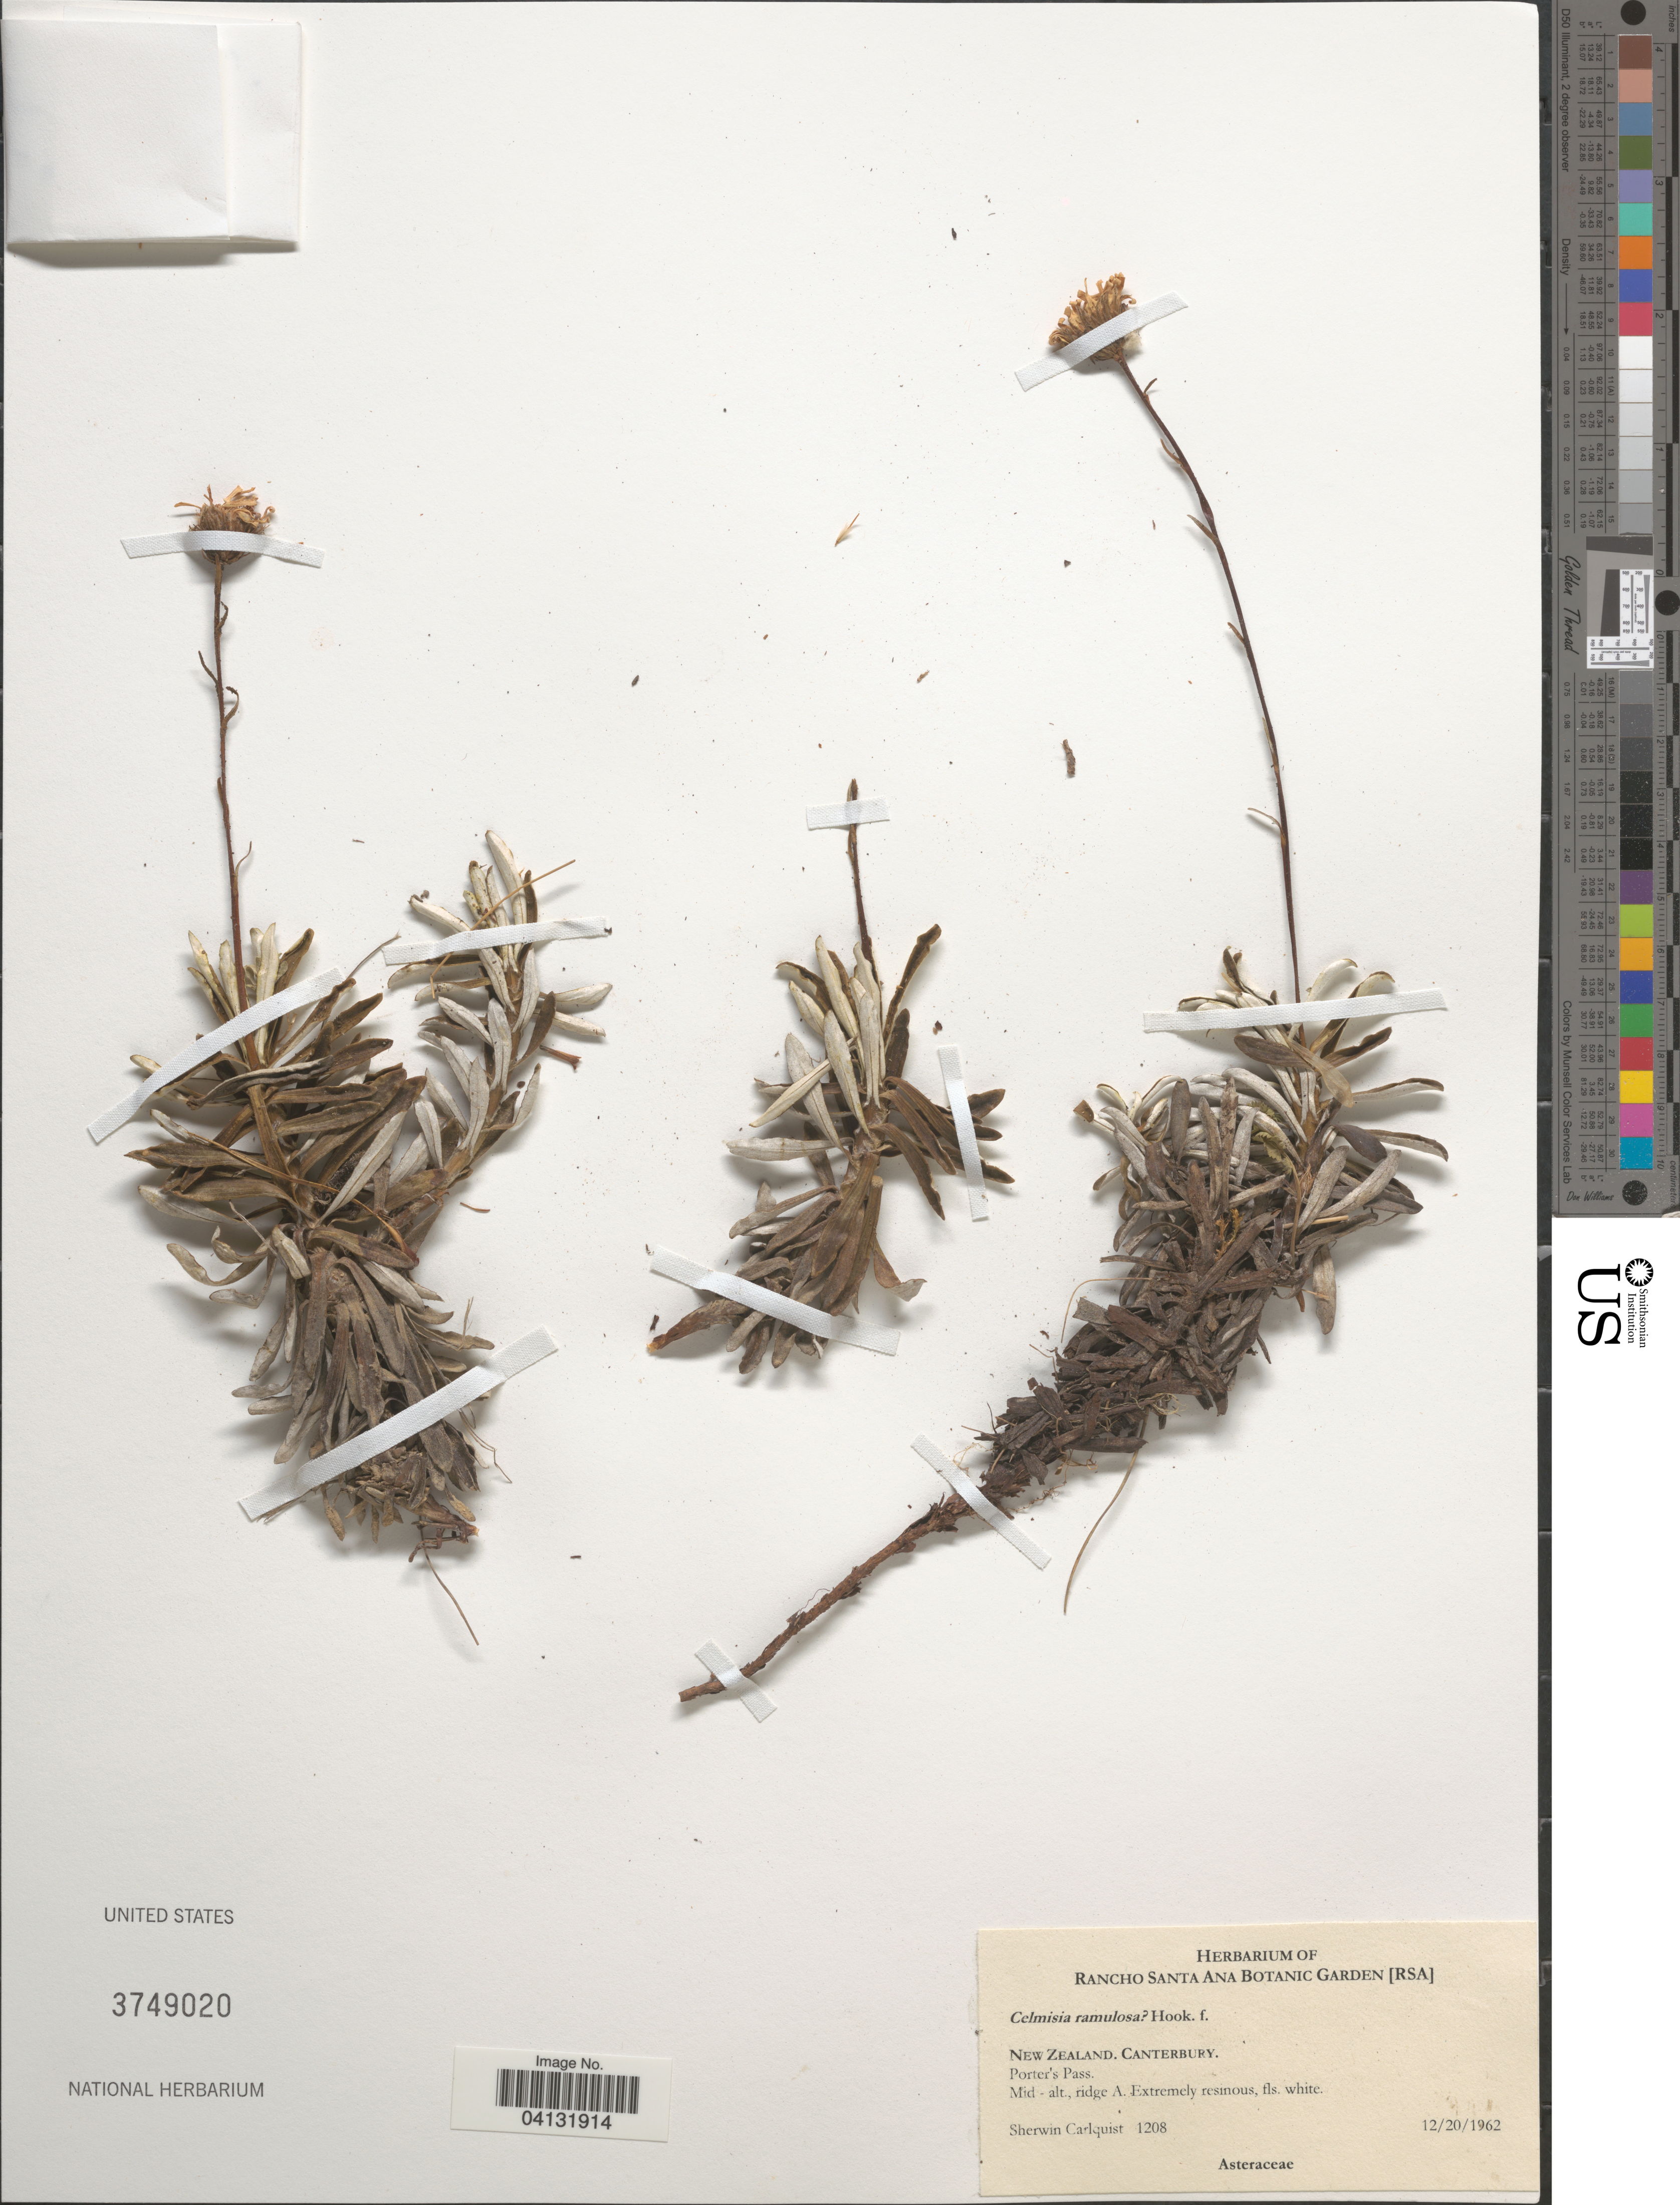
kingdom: Plantae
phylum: Tracheophyta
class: Magnoliopsida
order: Asterales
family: Asteraceae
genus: Celmisia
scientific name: Celmisia ramulosa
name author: Hook. f.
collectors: S. Carlquist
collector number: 1208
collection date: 1962-12-20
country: New Zealand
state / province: Canterbury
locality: Porter's Pass. Ridge A.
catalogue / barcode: US 3749020